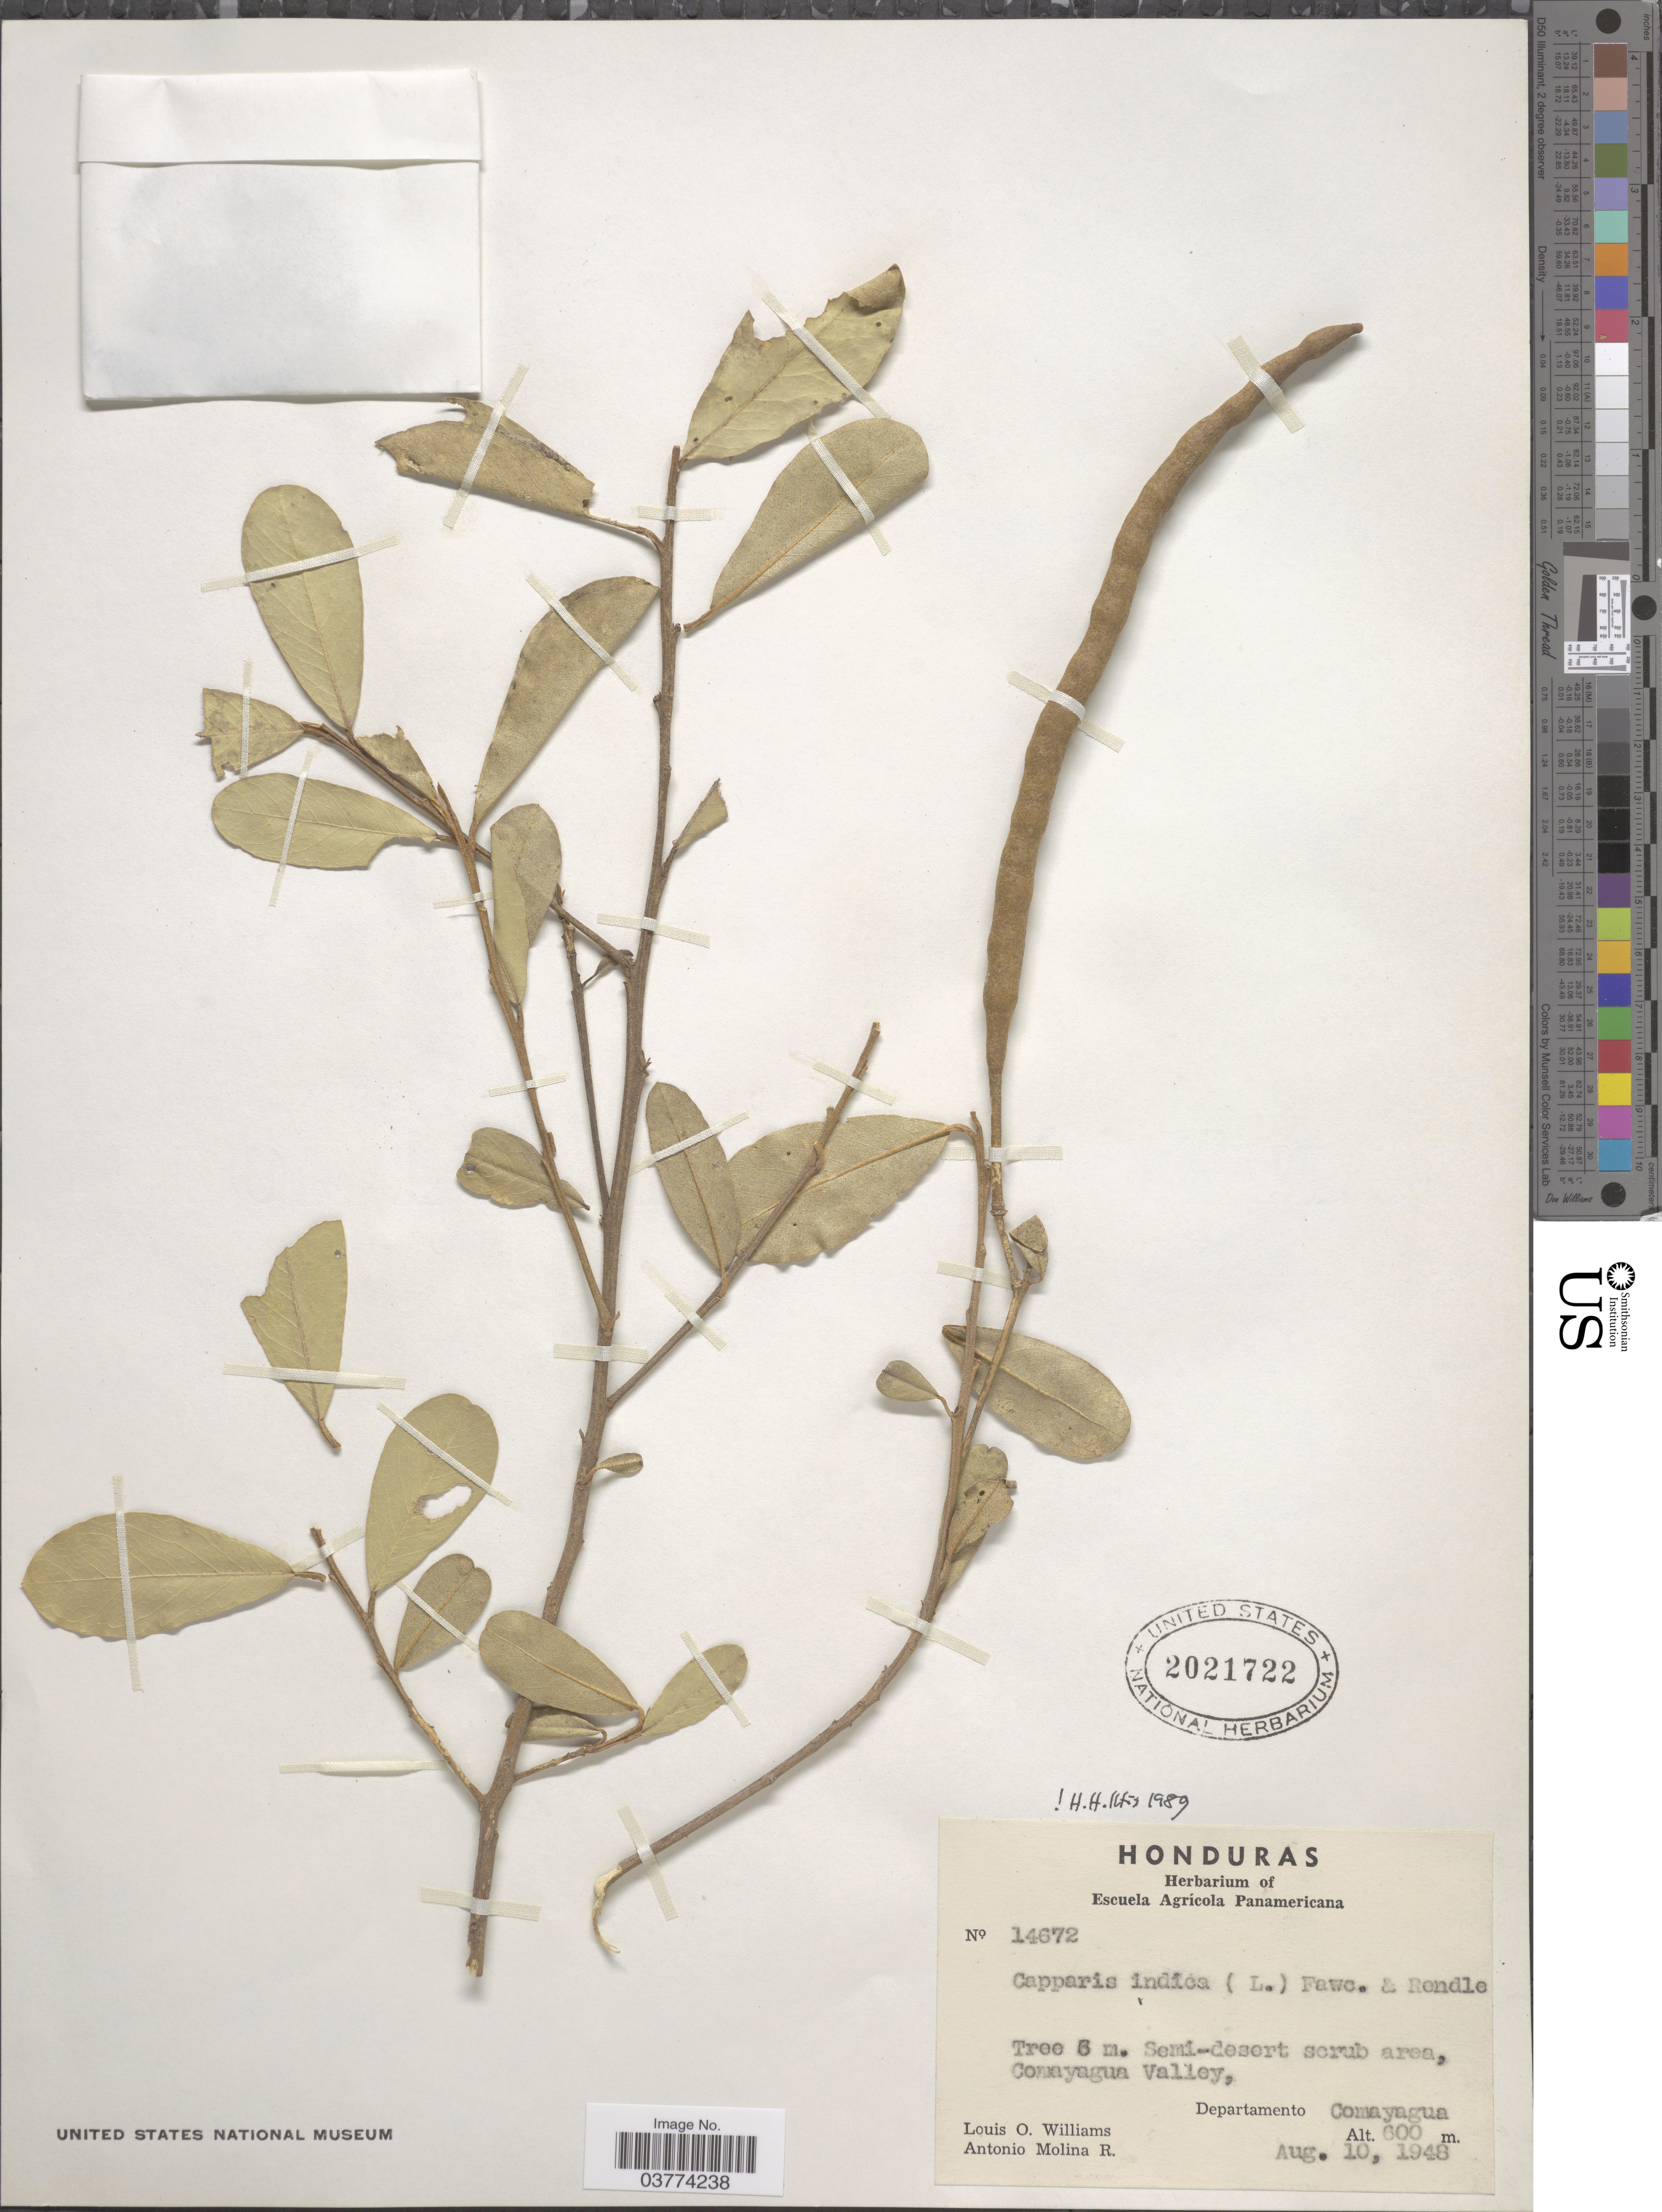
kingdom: Plantae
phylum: Tracheophyta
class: Magnoliopsida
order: Brassicales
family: Capparaceae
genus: Quadrella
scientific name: Quadrella indica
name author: (L.) Iltis & Cornejo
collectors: L. O. Williams & A. Molina R.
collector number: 14672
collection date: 1948-08-10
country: Honduras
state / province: Comayagua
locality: Comayagua Valley, Departamento Comayagua.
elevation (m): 600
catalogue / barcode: US 2021722